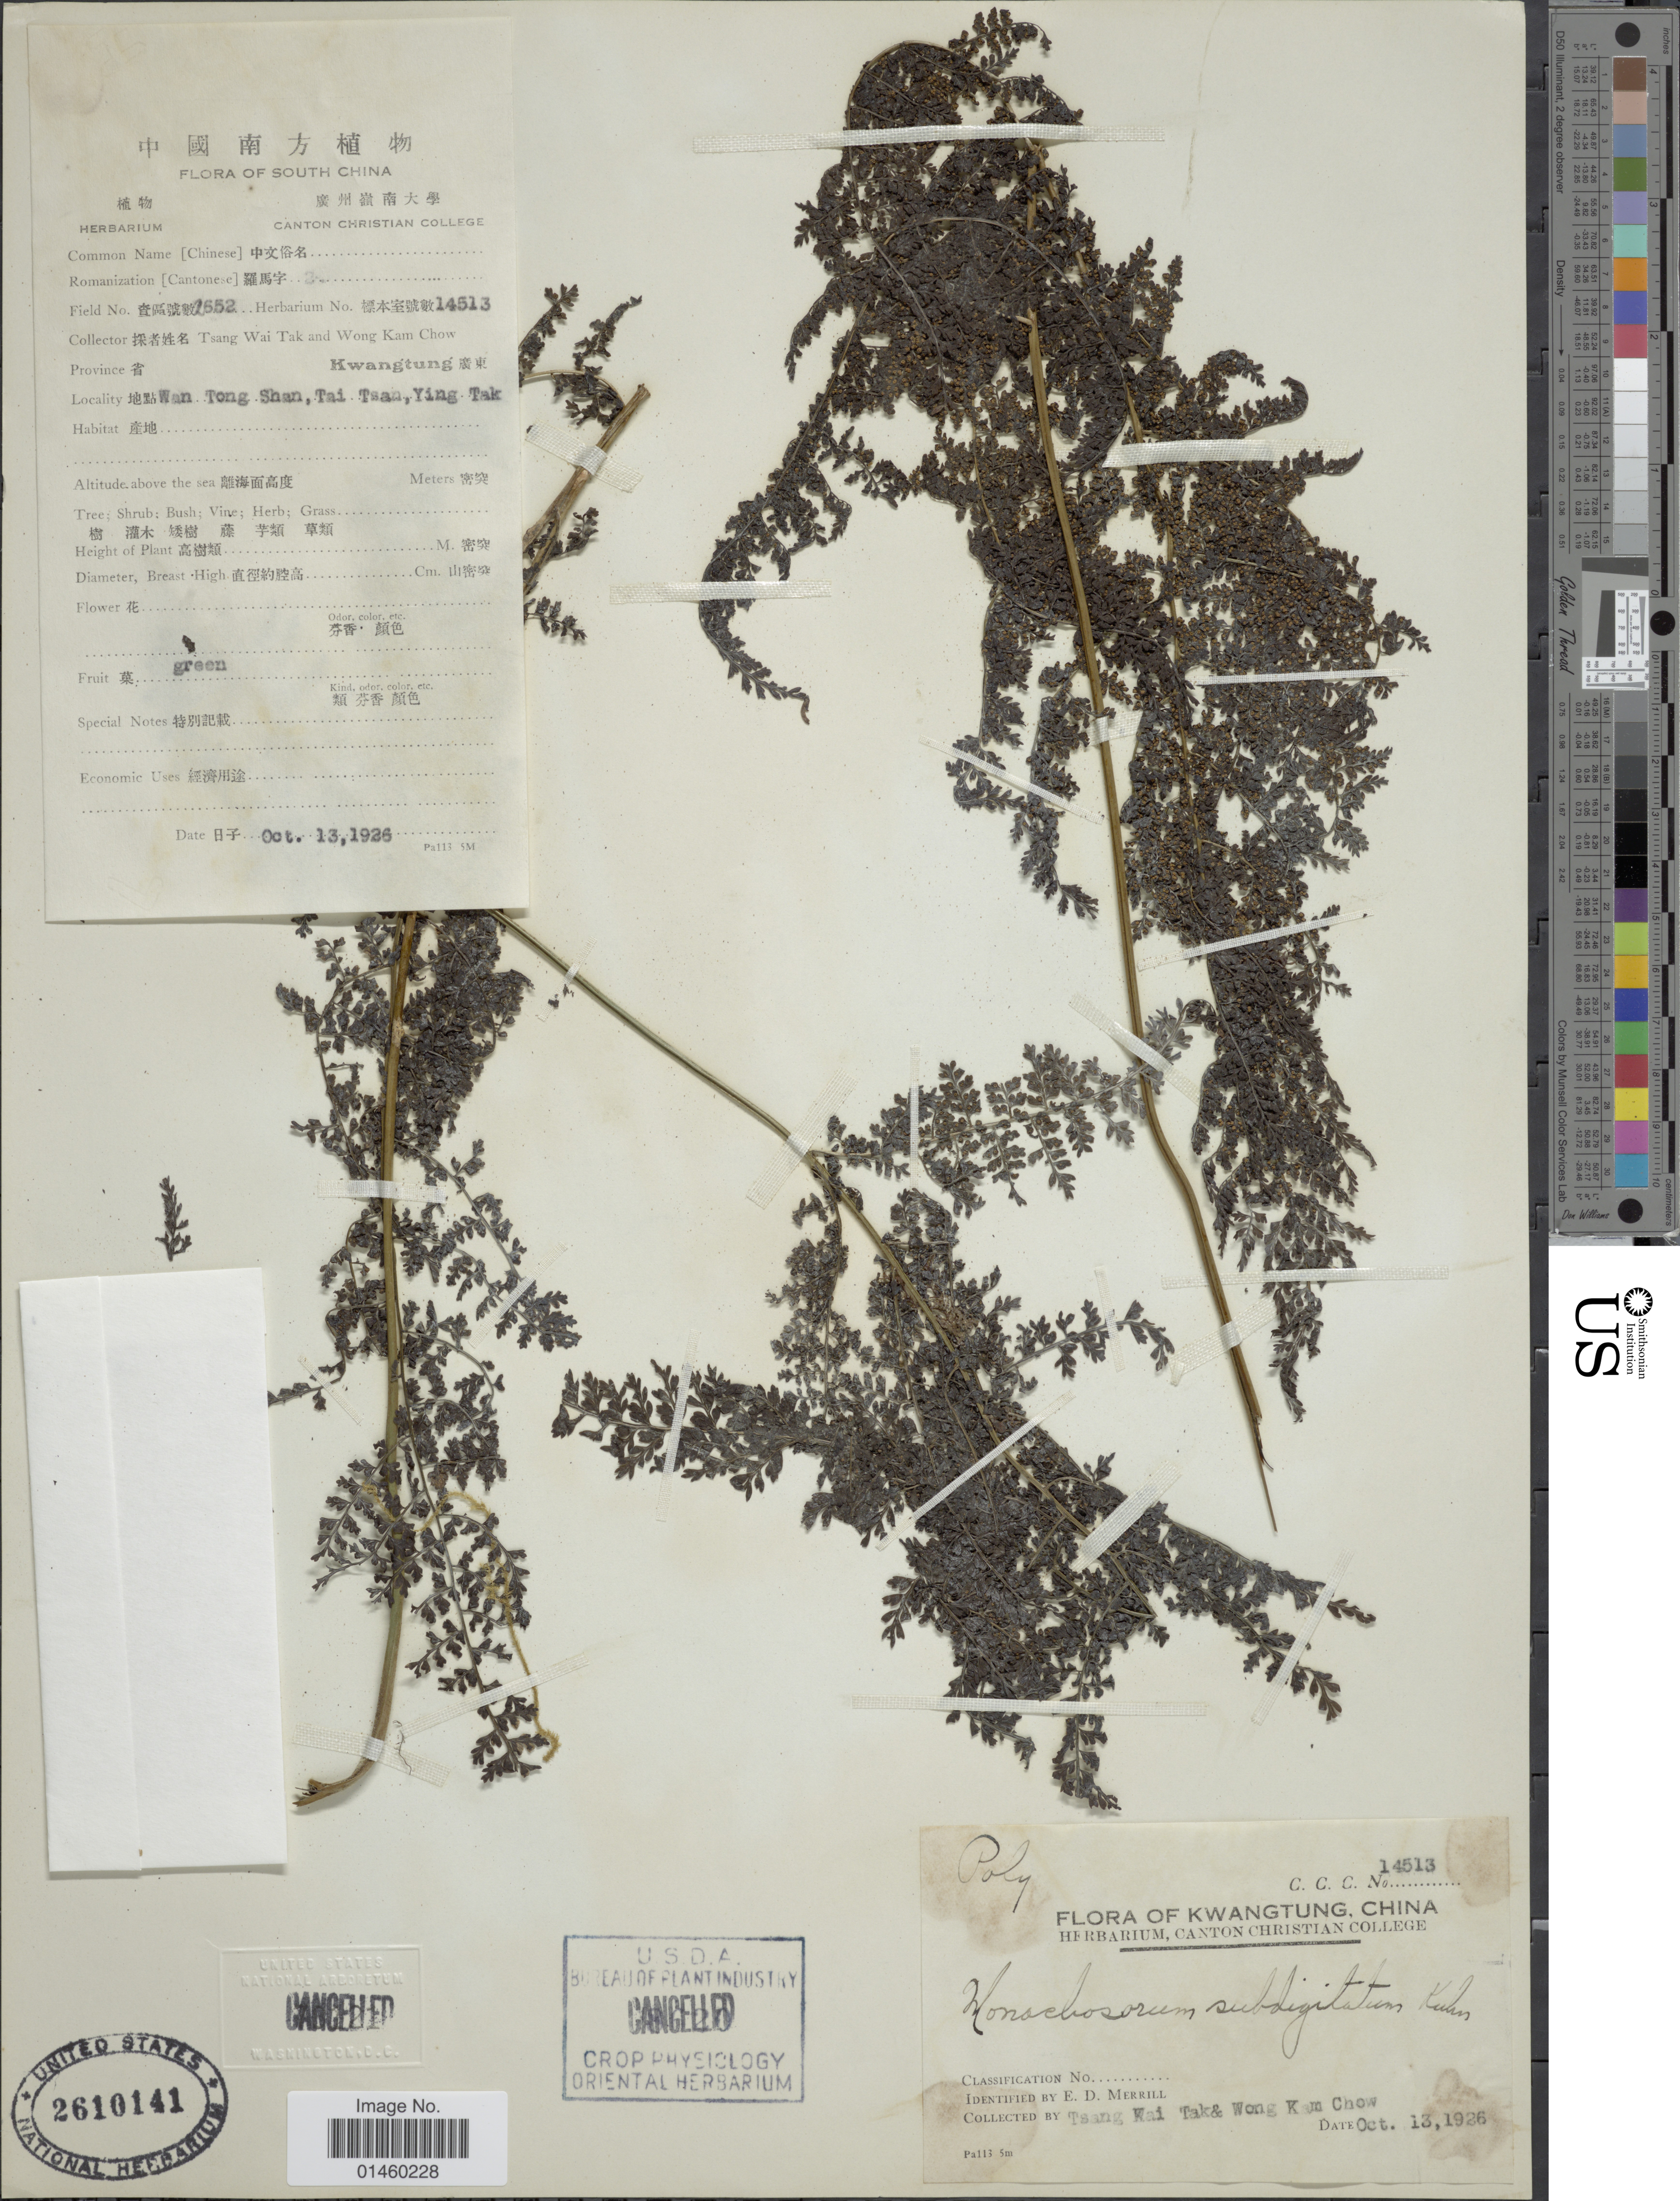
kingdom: Plantae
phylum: Tracheophyta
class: Polypodiopsida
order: Polypodiales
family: Dennstaedtiaceae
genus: Monachosorum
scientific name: Monachosorum subdigitatum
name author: (Blume) Kuhn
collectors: T. Tak & W. Chow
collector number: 1652/14513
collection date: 1926-10-13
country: China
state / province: Guangdong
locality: Kwangtung. Wan Tong Shan, Tai Tsn, Ying Tak. South China.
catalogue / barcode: US 2610141